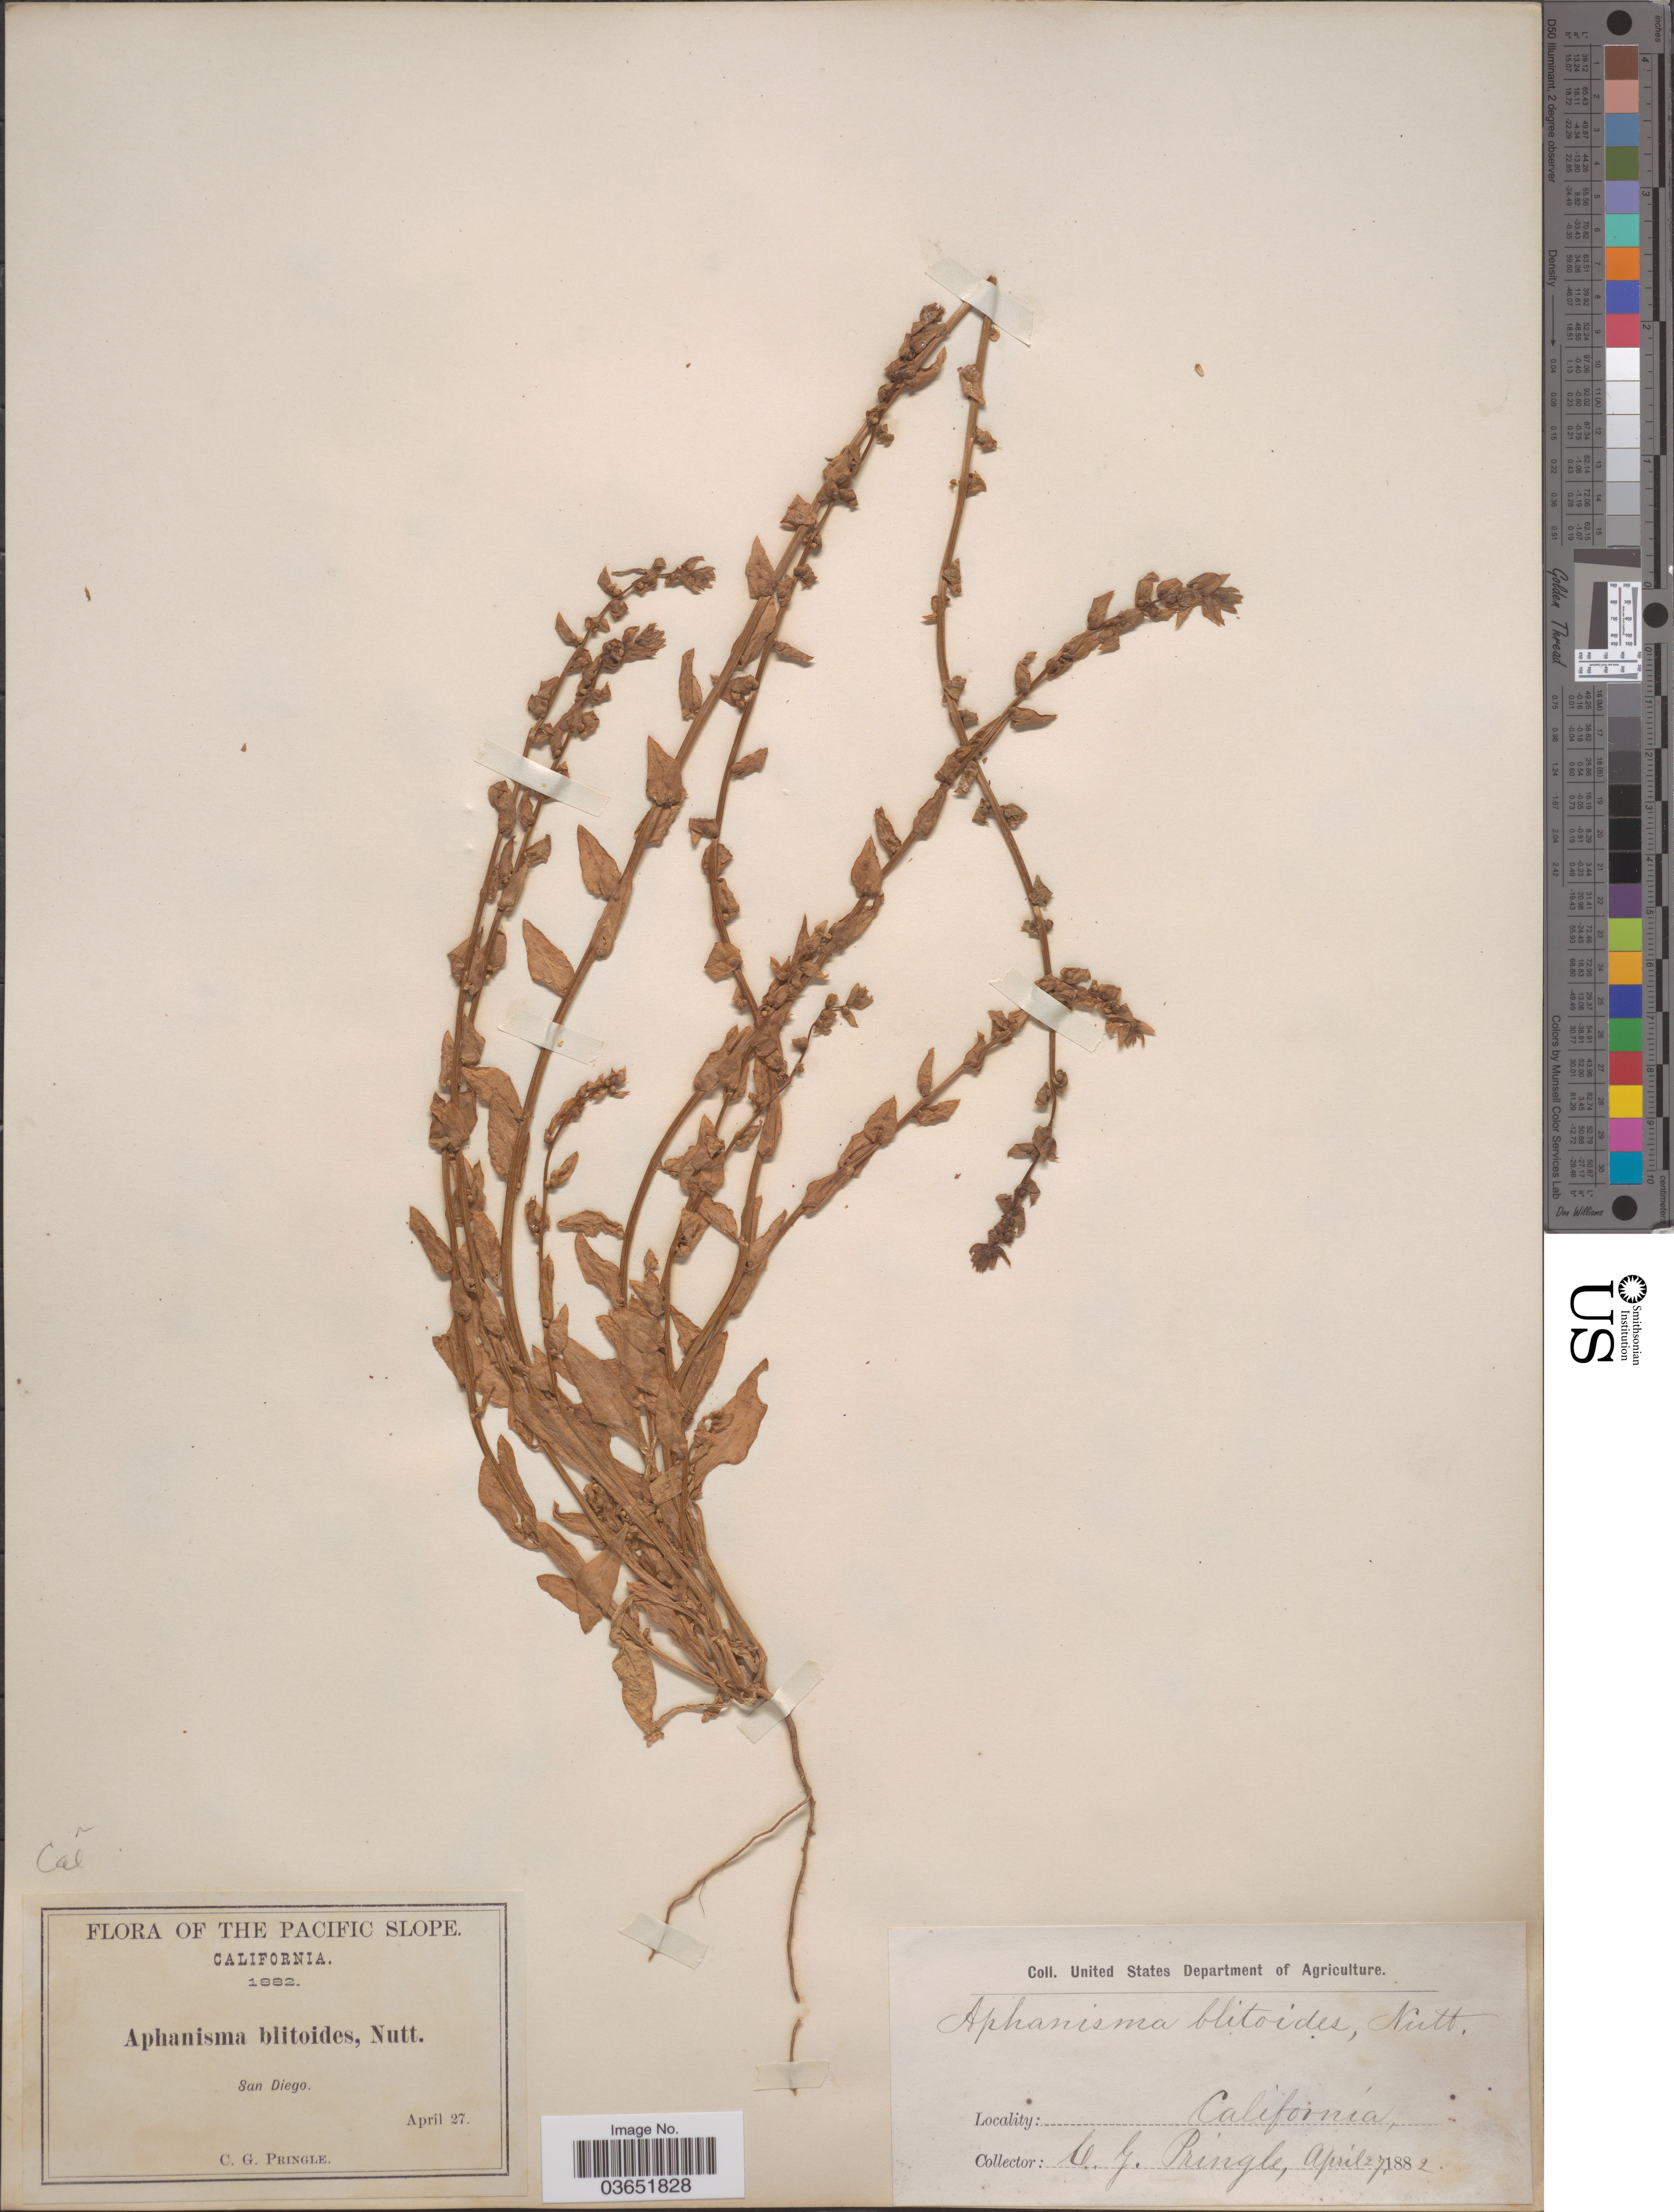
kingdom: Plantae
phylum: Tracheophyta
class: Magnoliopsida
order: Caryophyllales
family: Amaranthaceae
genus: Aphanisma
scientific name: Aphanisma blitoides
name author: Nutt. ex Moq.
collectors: C. G. Pringle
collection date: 1882-04-27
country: United States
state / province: California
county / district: San Diego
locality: Pacific Slope. San Diego.